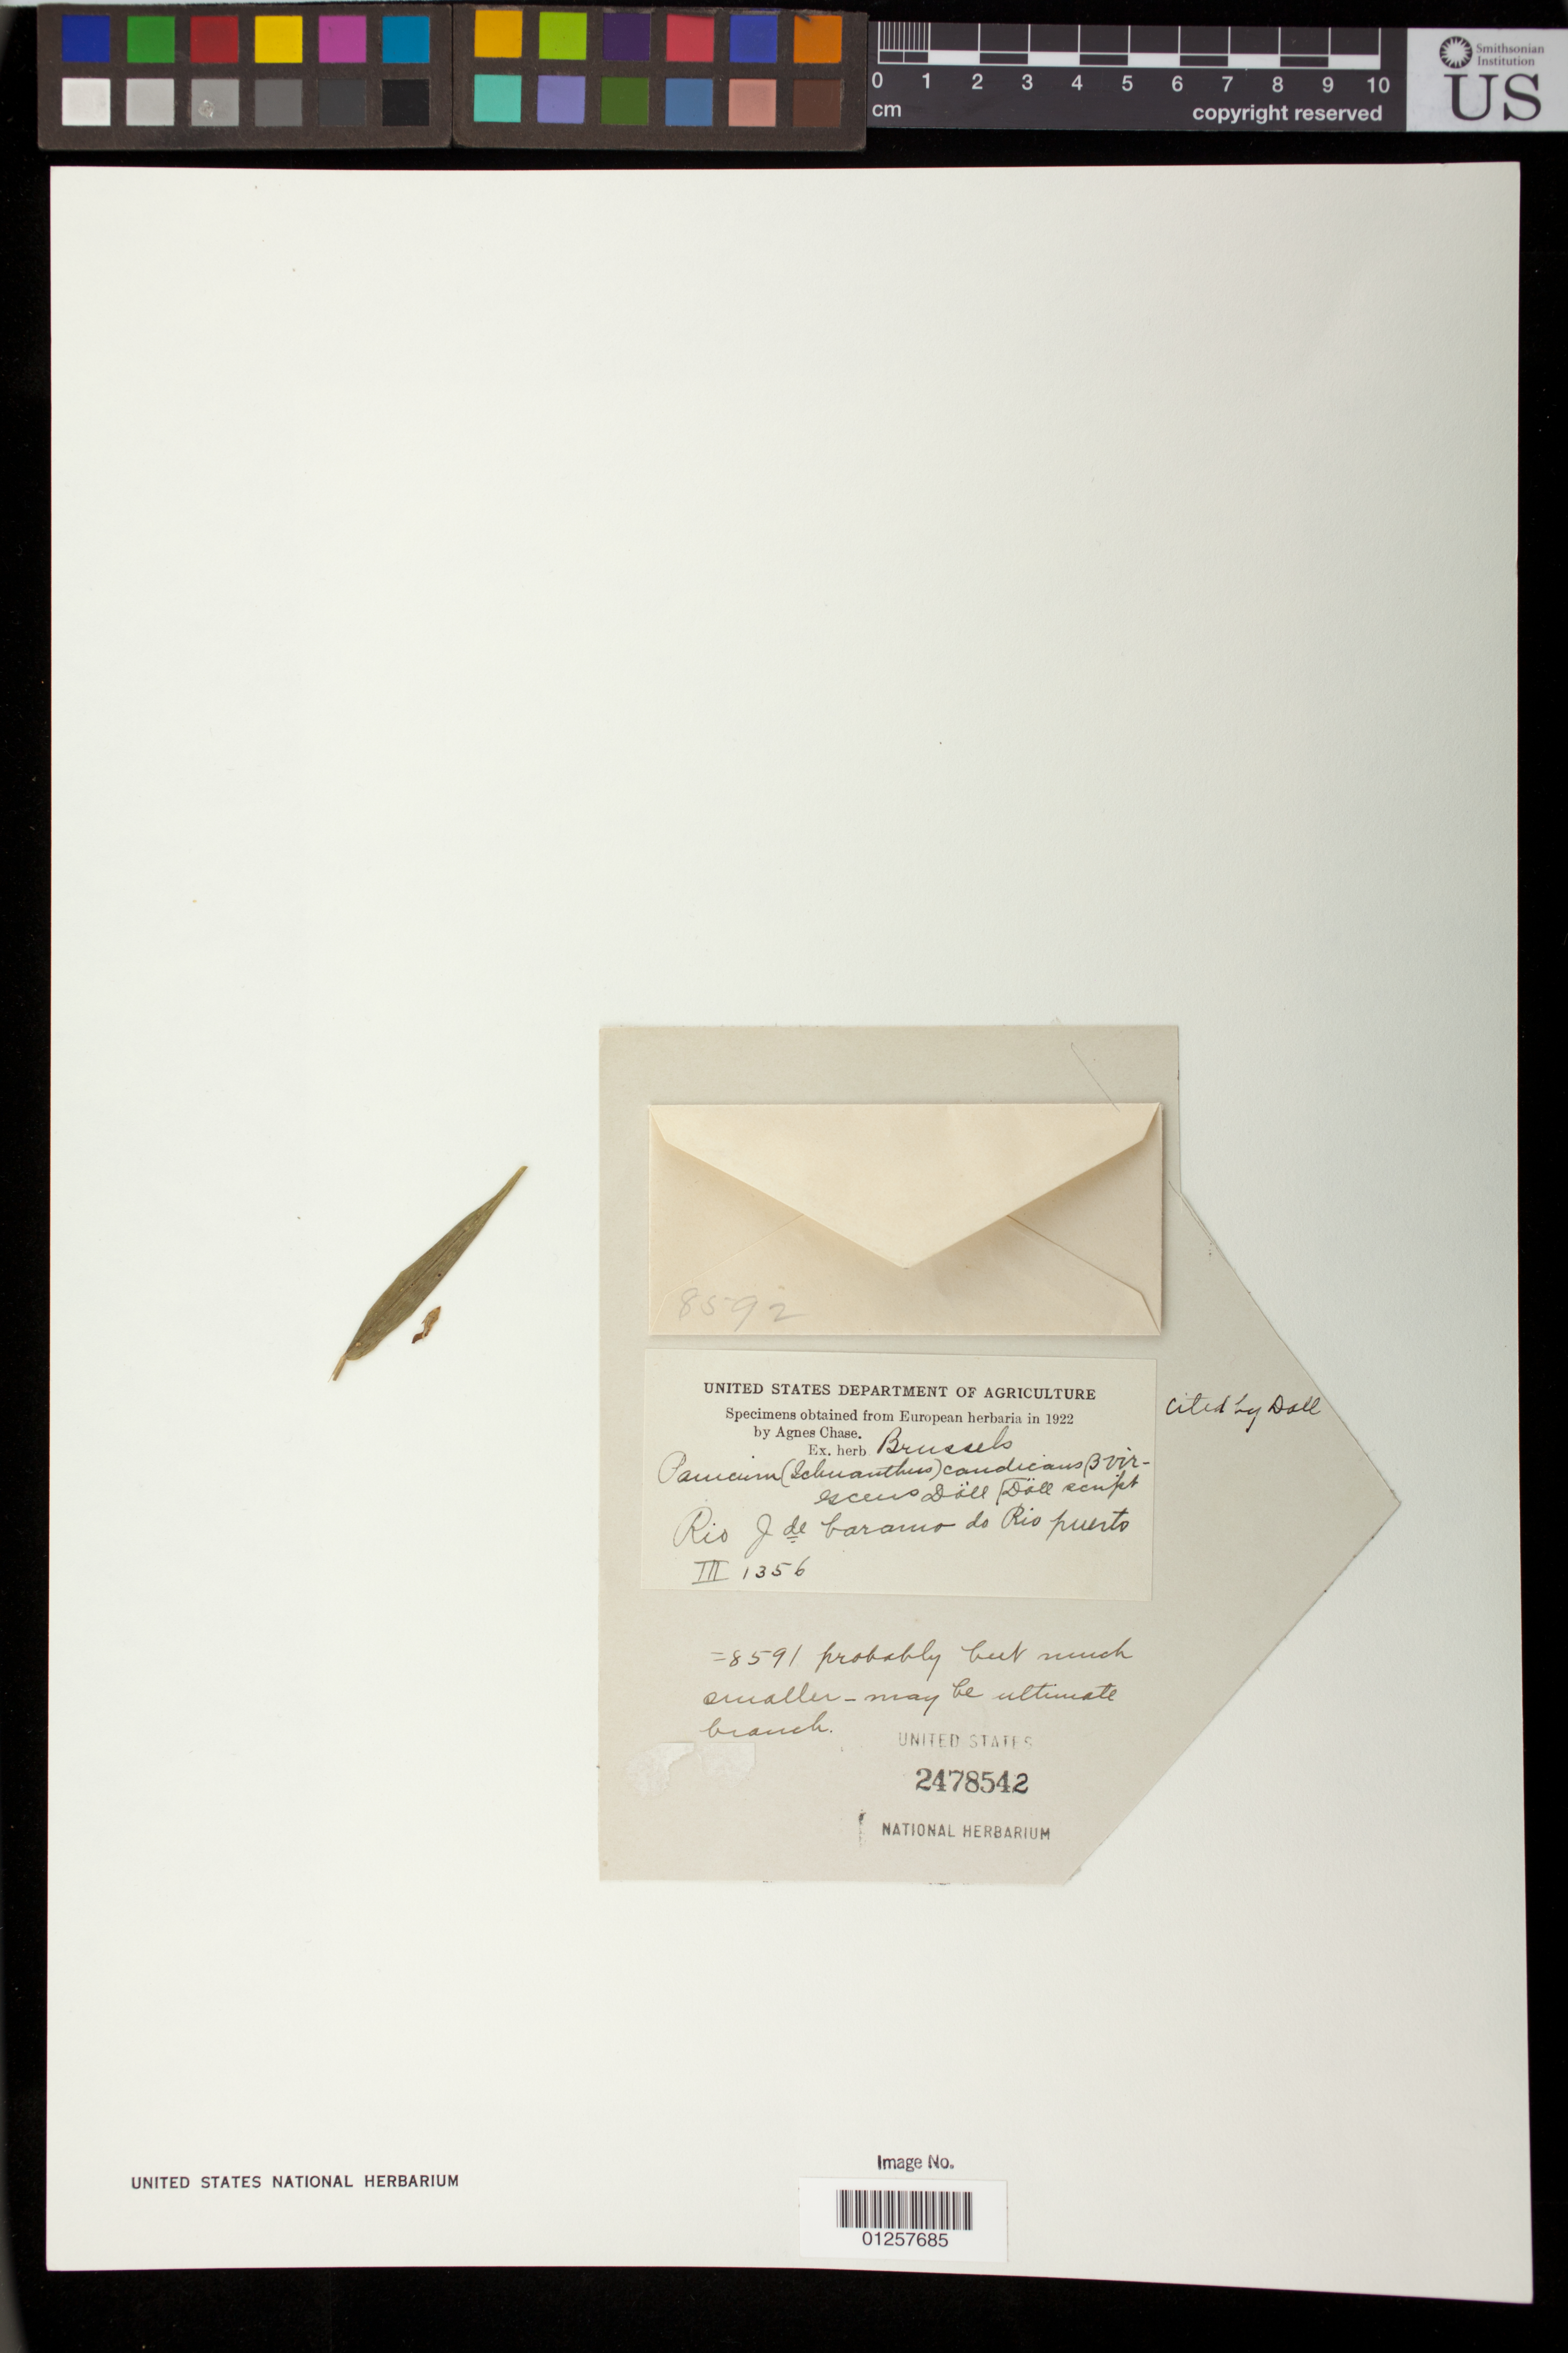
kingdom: Plantae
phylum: Tracheophyta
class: Liliopsida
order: Poales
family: Poaceae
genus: Ichnanthus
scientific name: Ichnanthus candicans var. virescens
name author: Döll in Mart.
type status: Isosyntype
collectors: A. F. Regnell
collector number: III 1356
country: Brazil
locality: Rio J de Baramo do Rio Puerto.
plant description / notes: Fragmentary material of type specimen ex herb. Brussels. Apparently split from another sheet with several type elements of Ichnanthus candicans var. velutinus. Dubiously a type? Protologue, "...prope Caldas prov. Minarum (Regnell III. 1356)..."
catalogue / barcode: US 2478542